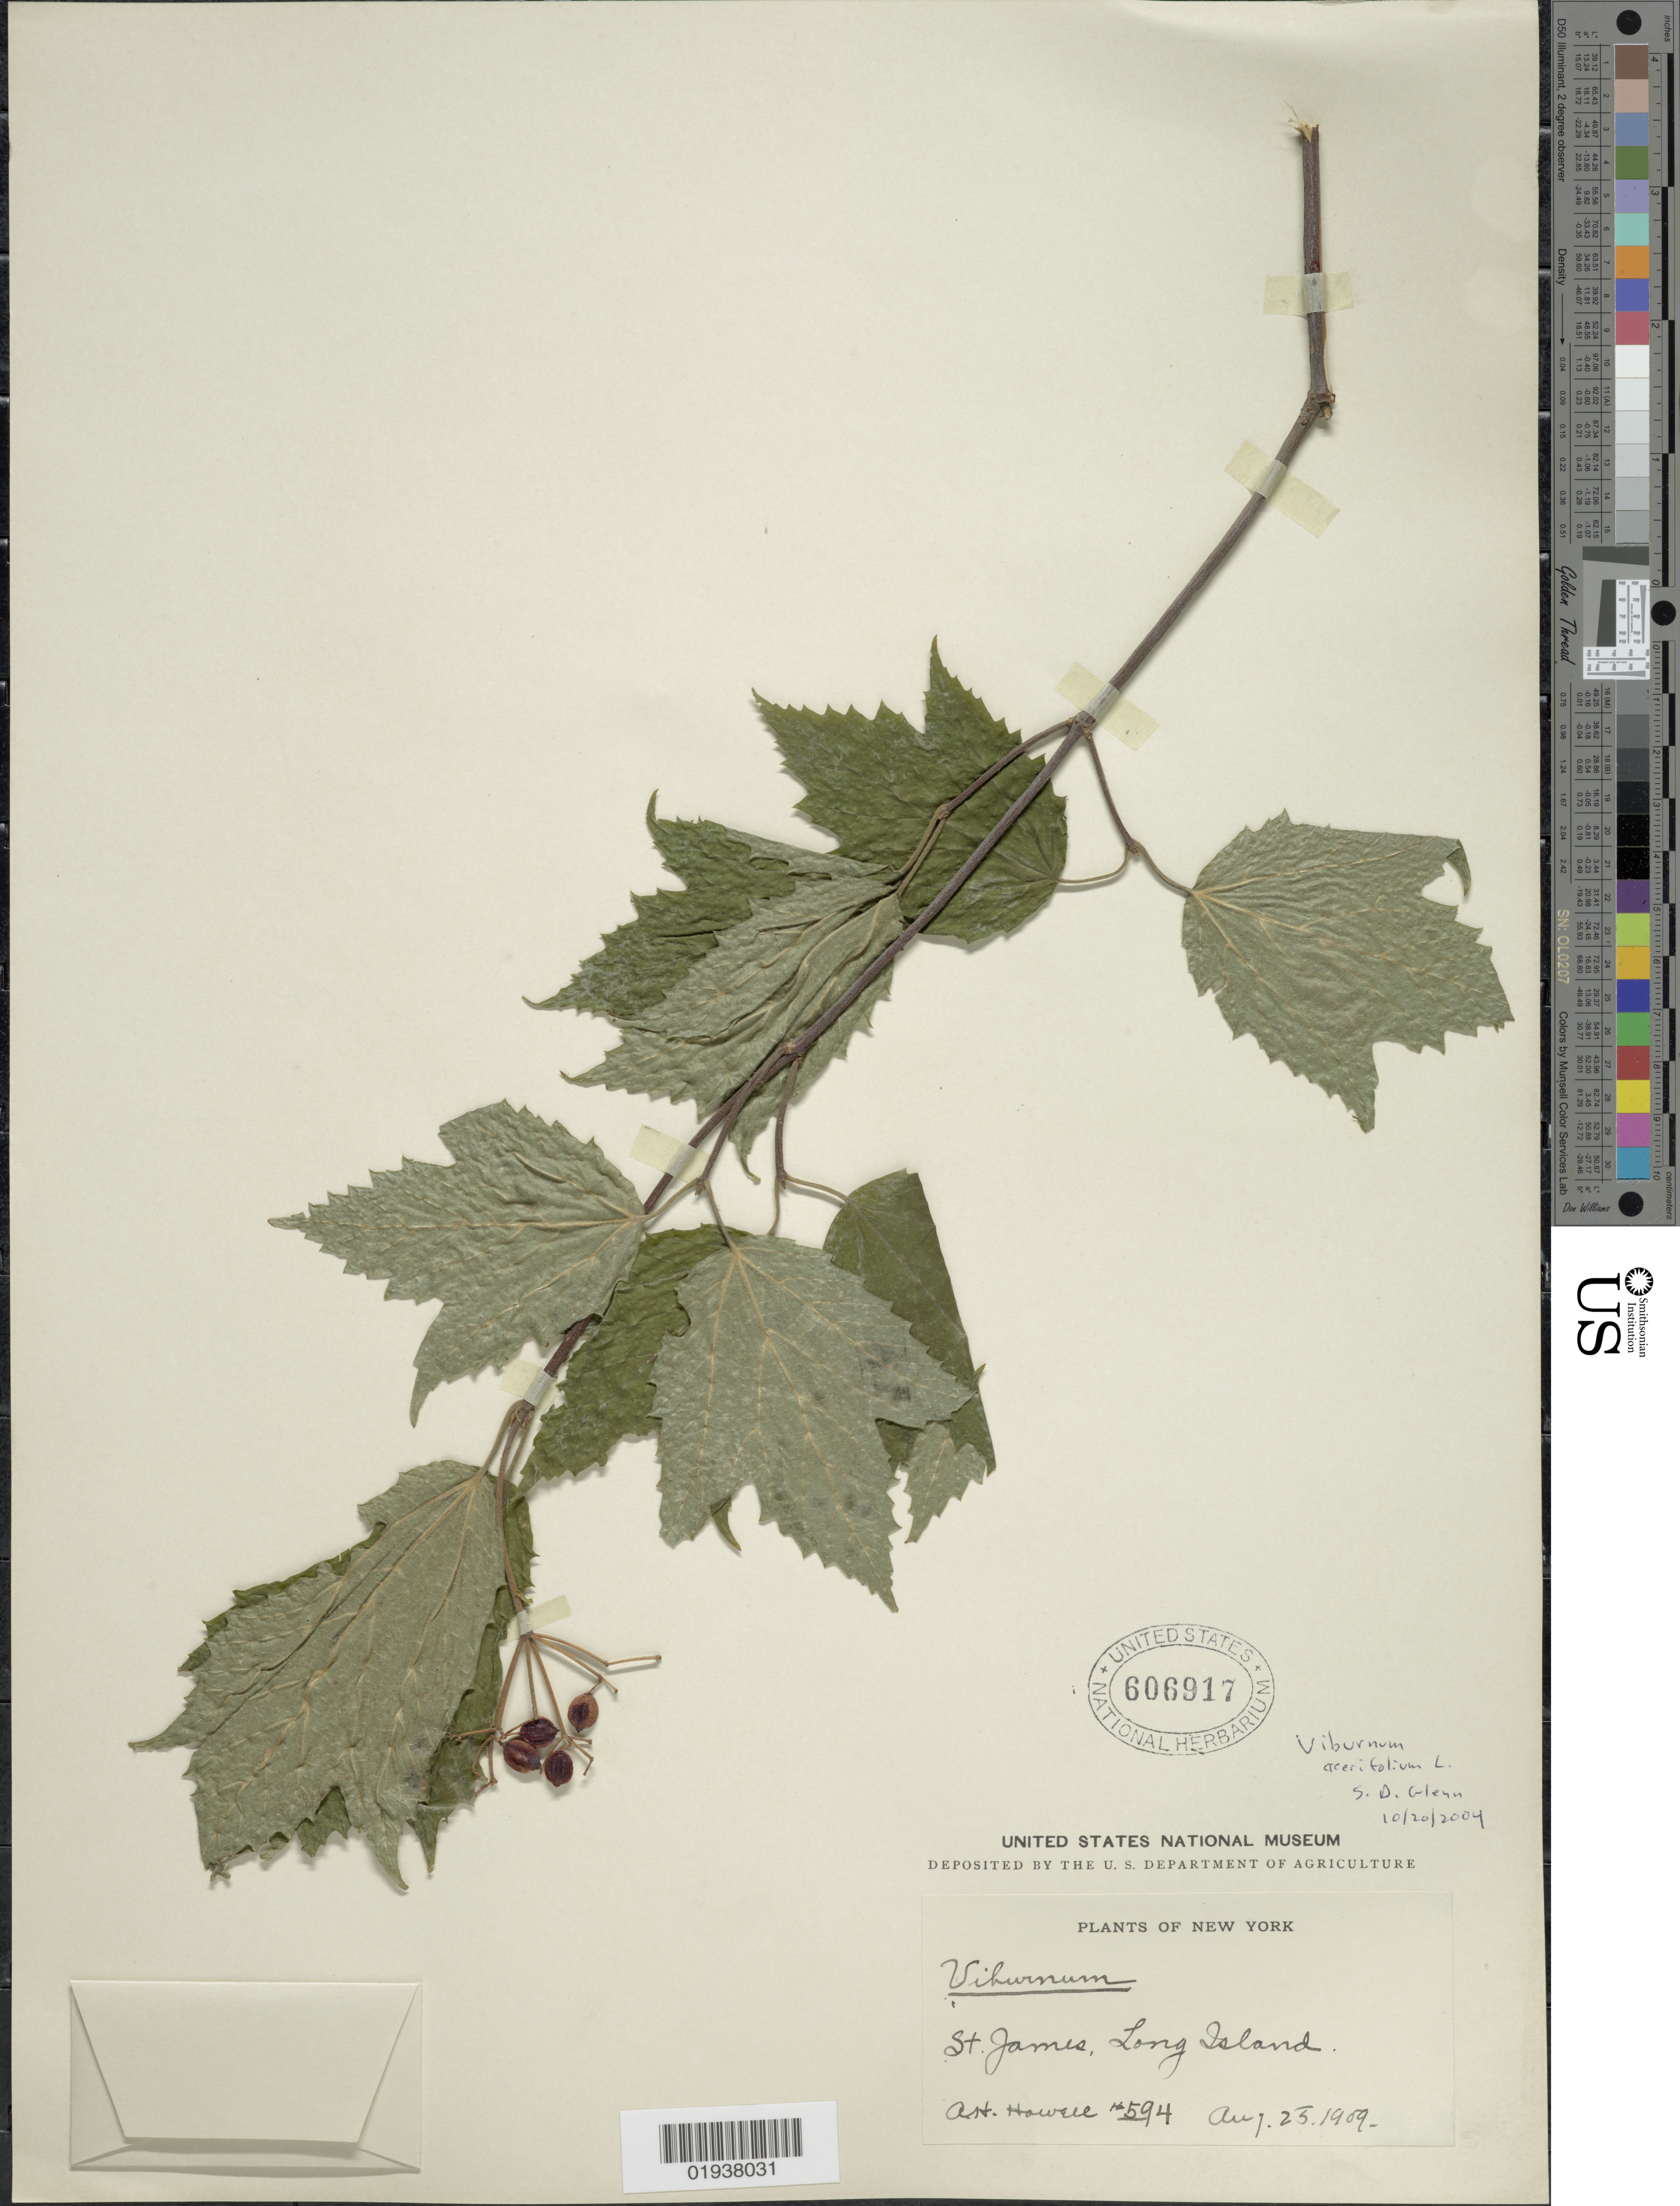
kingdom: Plantae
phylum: Tracheophyta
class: Magnoliopsida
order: Dipsacales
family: Viburnaceae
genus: Viburnum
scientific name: Viburnum acerifolium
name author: L.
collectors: A. Howell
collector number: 594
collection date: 1909-08-25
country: United States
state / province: New York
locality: St. James, Long Island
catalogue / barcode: US 606917